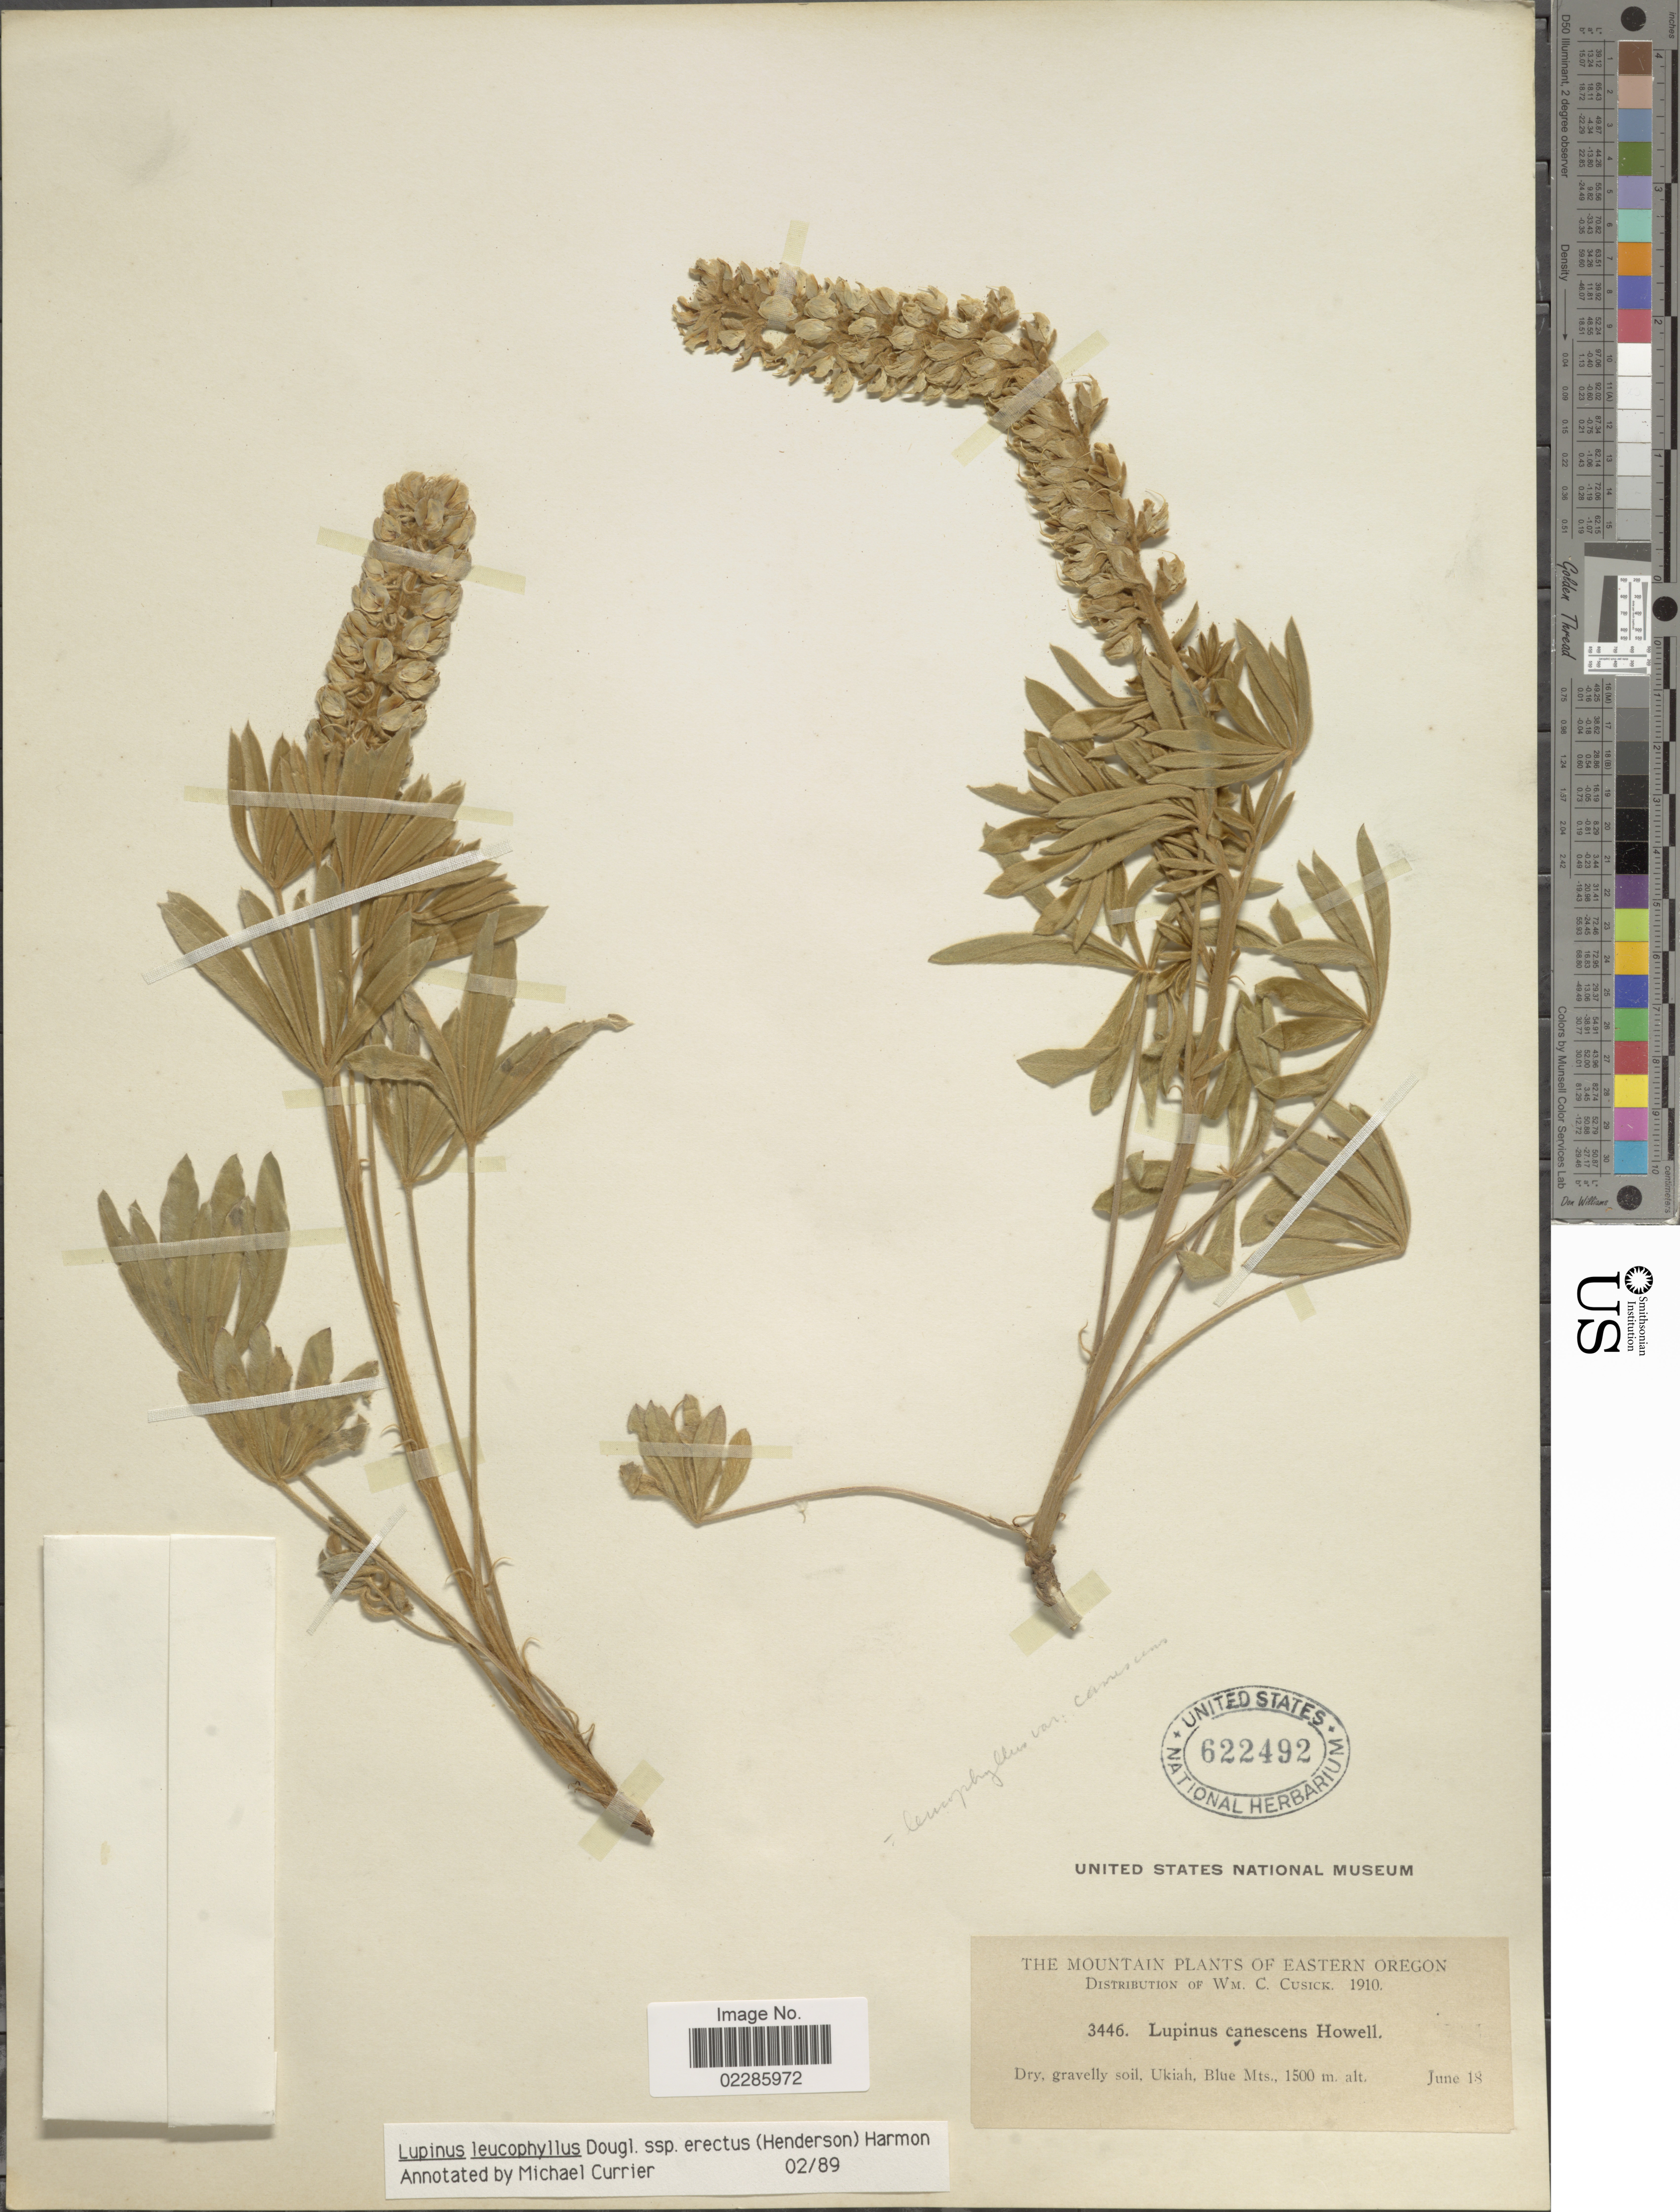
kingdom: Plantae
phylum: Tracheophyta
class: Magnoliopsida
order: Fabales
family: Fabaceae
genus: Lupinus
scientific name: Lupinus leucophyllus subsp. erectus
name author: (Douglass M.Hend.) Harmon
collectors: F. V. Coville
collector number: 3446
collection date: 1910-06-18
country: United States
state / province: Oregon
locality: The Mountains of Eastern Oregon, Dry, gravelly soil, Ukiah, Blue Mts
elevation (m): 1500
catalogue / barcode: US 622492